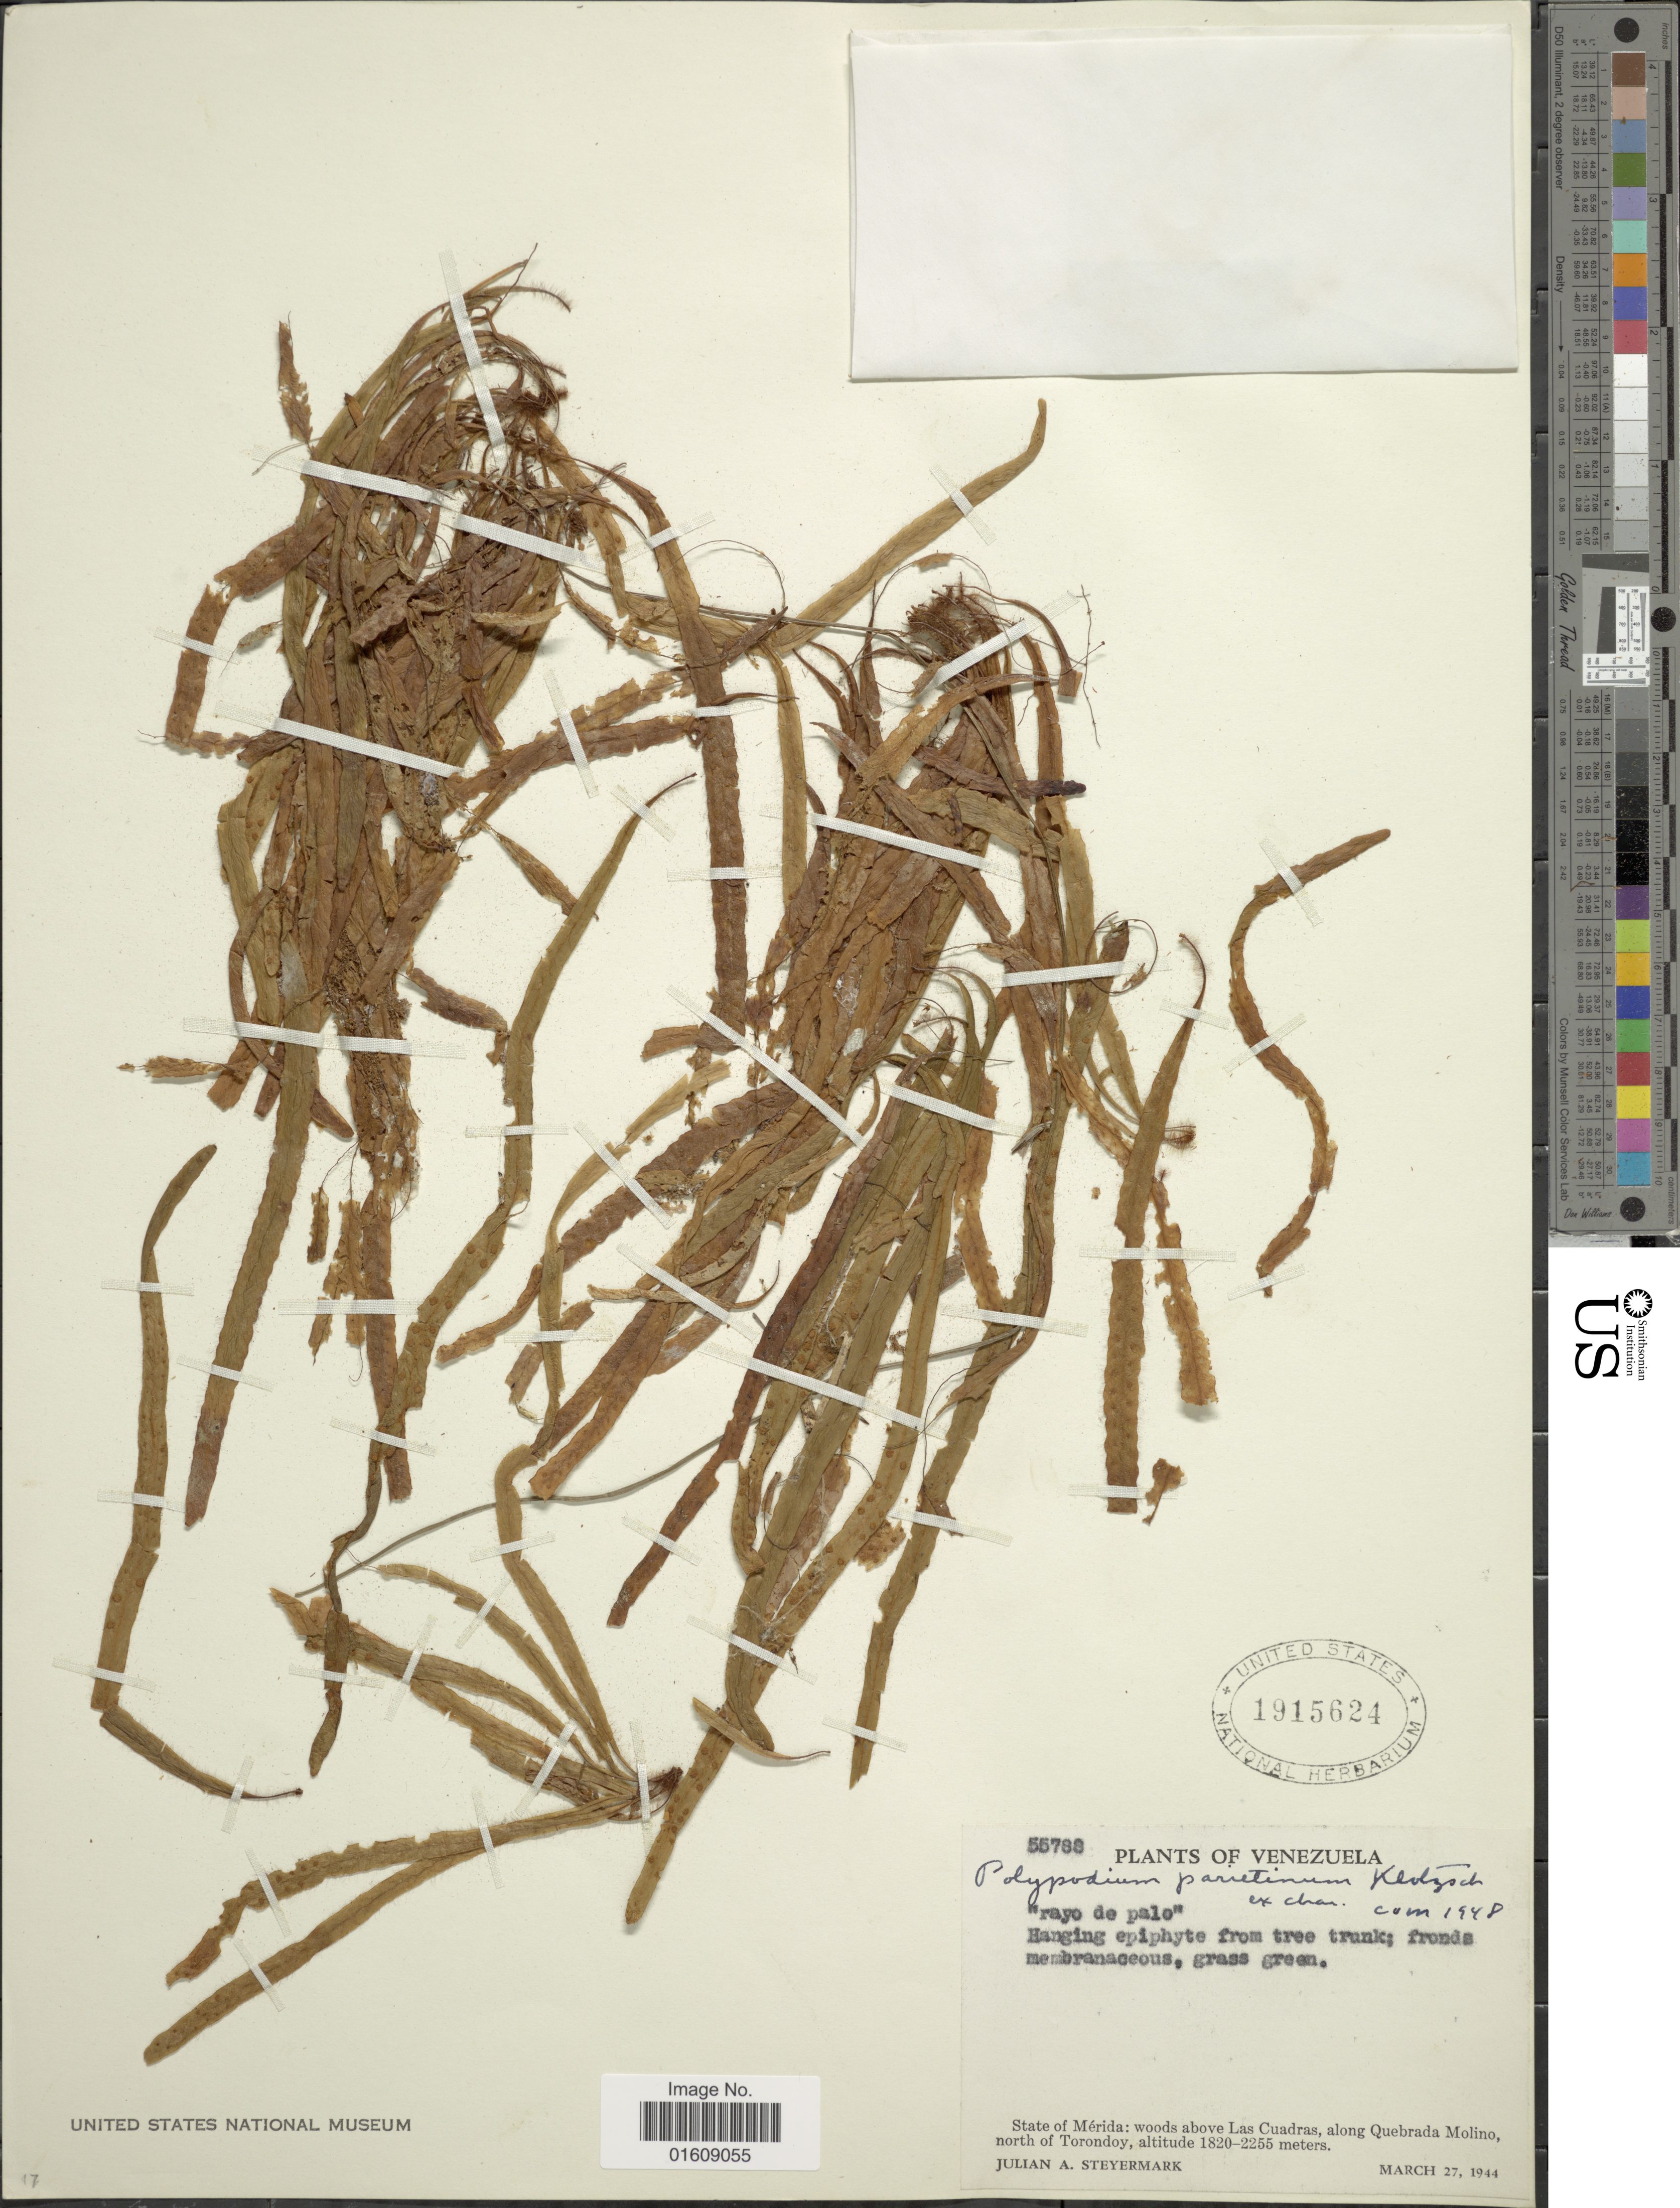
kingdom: Plantae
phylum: Tracheophyta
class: Polypodiopsida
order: Polypodiales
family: Polypodiaceae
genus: Enterosora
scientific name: Enterosora parietina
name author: (Klotzsch) L.E. Bishop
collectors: J. Steyermark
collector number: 55788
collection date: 1944-03-27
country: Venezuela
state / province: Mérida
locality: Venezuela, State of Mérida: woods above Las Cuadras, along Quebrada Molino, north of Torondoy.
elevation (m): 1820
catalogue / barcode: US 1915624